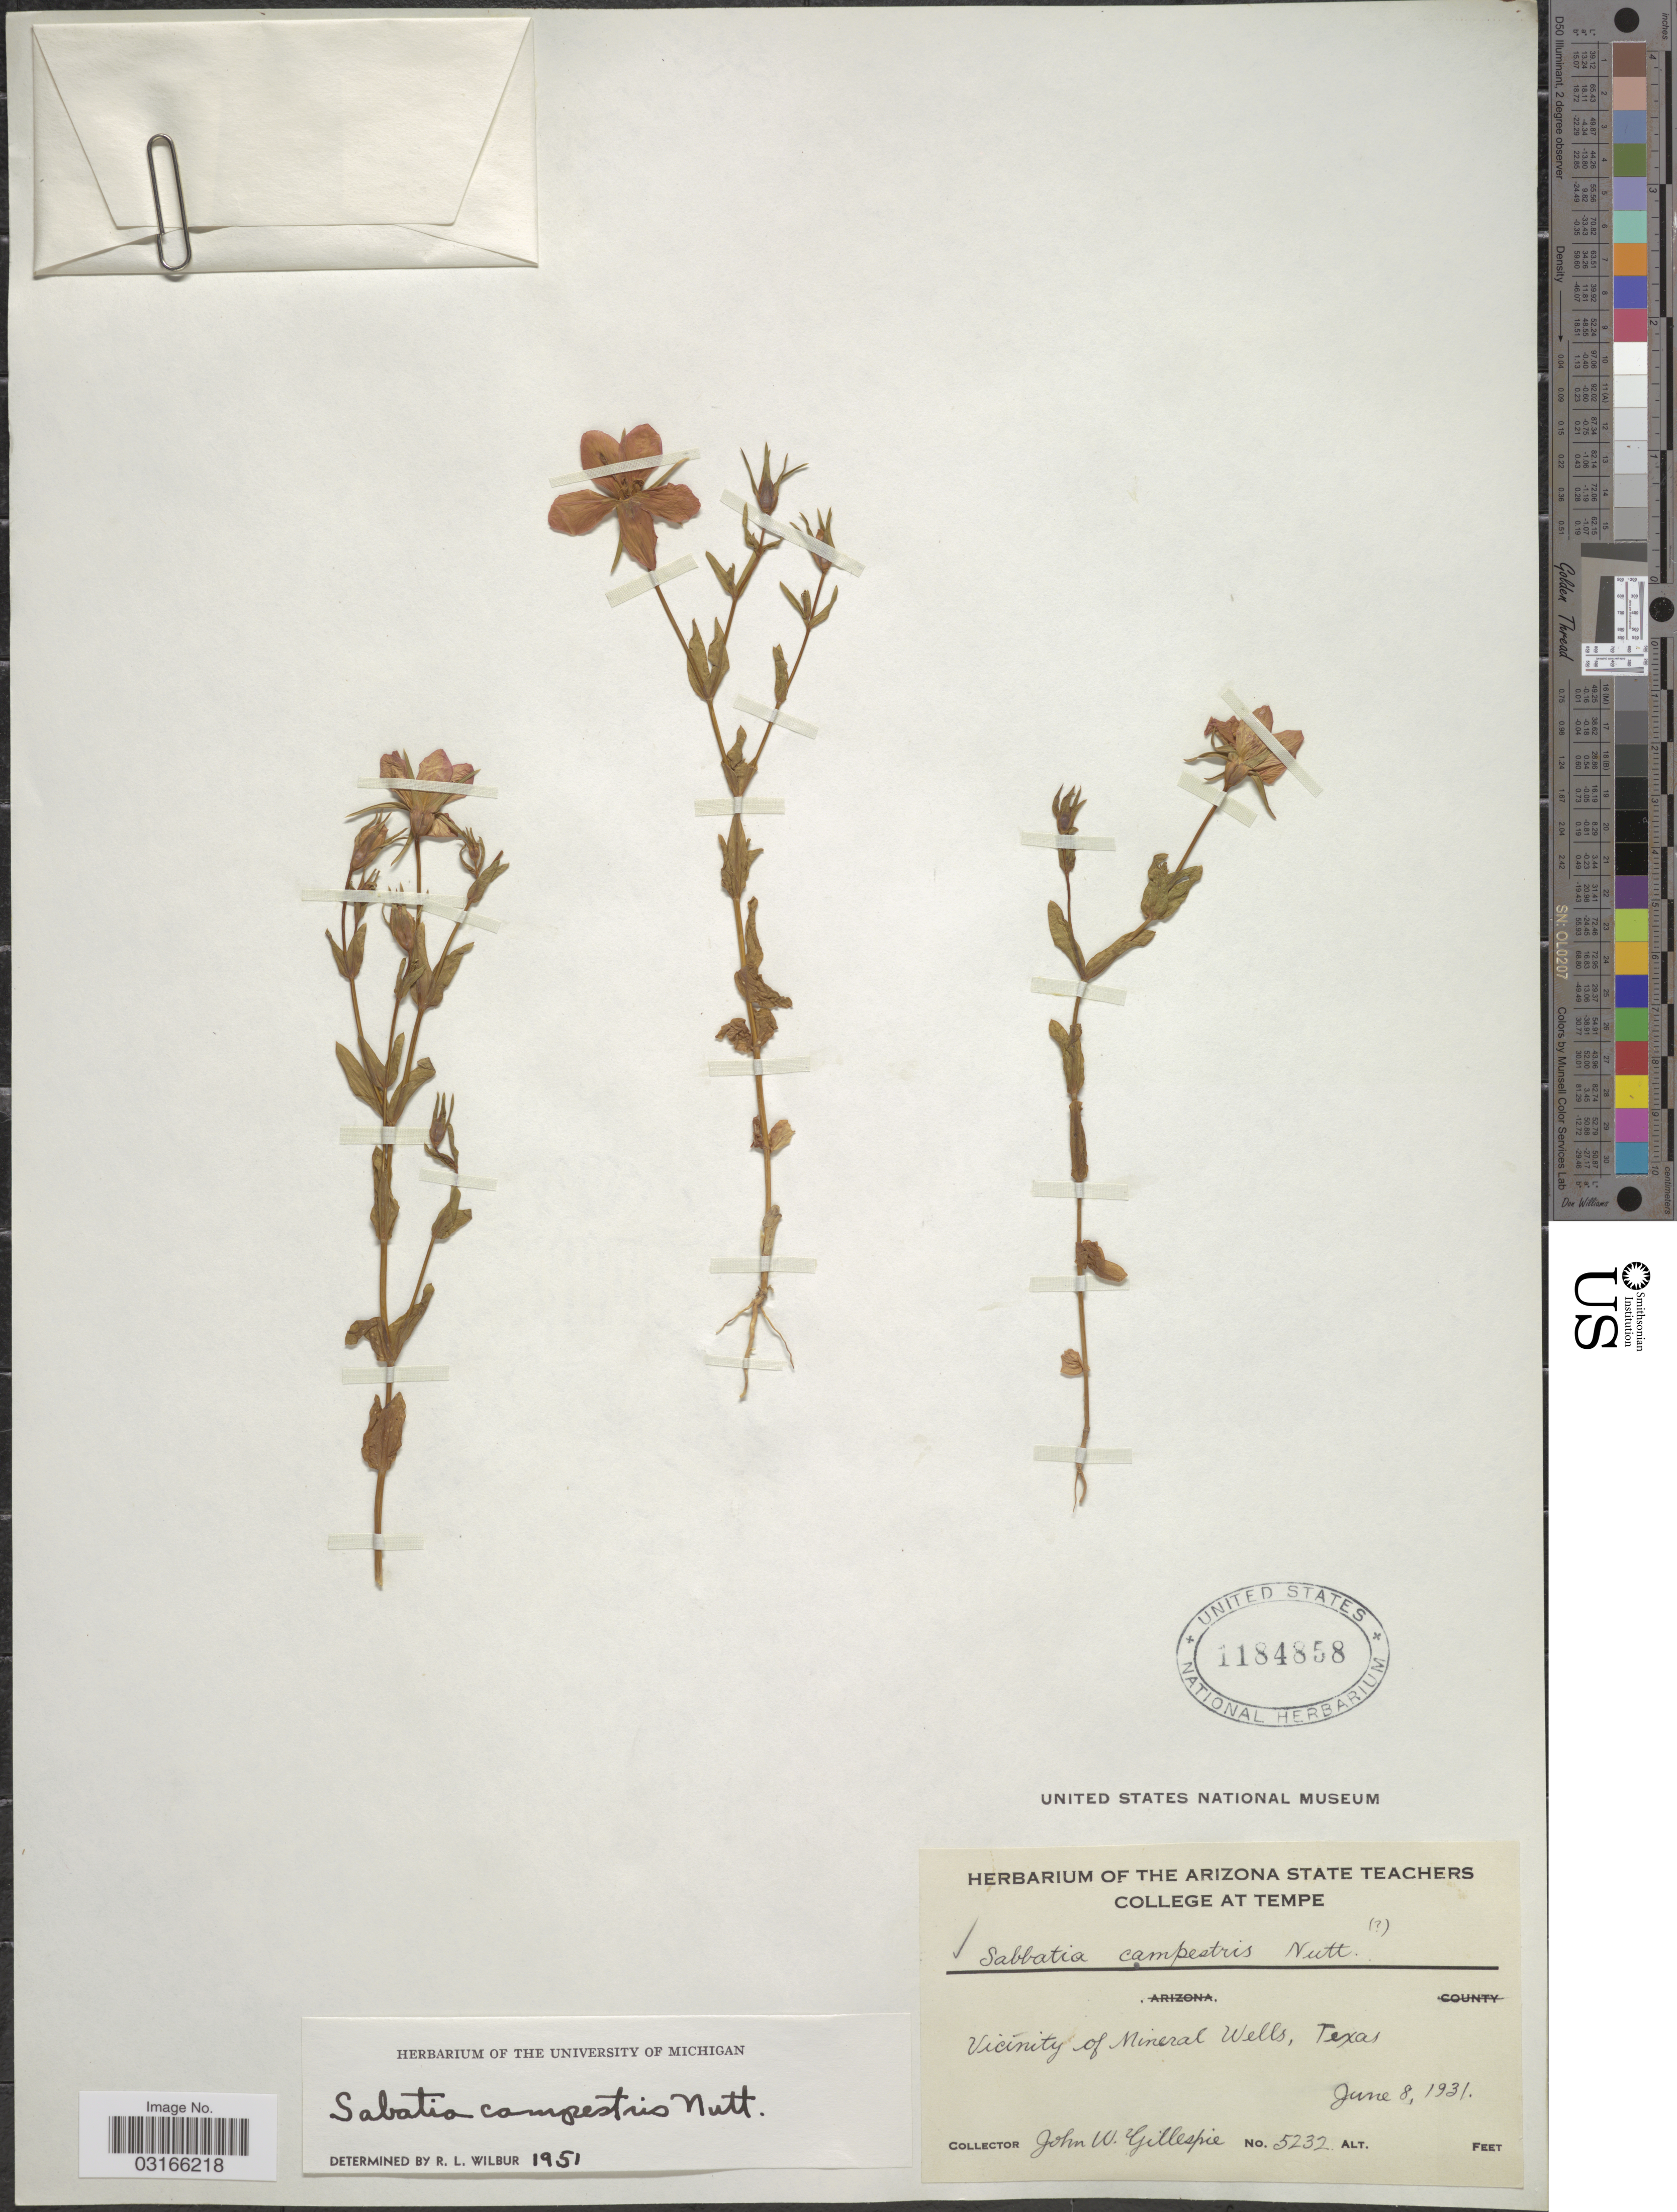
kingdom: Plantae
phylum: Tracheophyta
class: Magnoliopsida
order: Gentianales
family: Gentianaceae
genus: Sabatia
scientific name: Sabatia campestris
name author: Nutt.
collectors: J. W. Gillespie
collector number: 5232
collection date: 1931-06-08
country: United States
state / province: Texas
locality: Vicinity of Mineral Wells.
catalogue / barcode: US 1184858